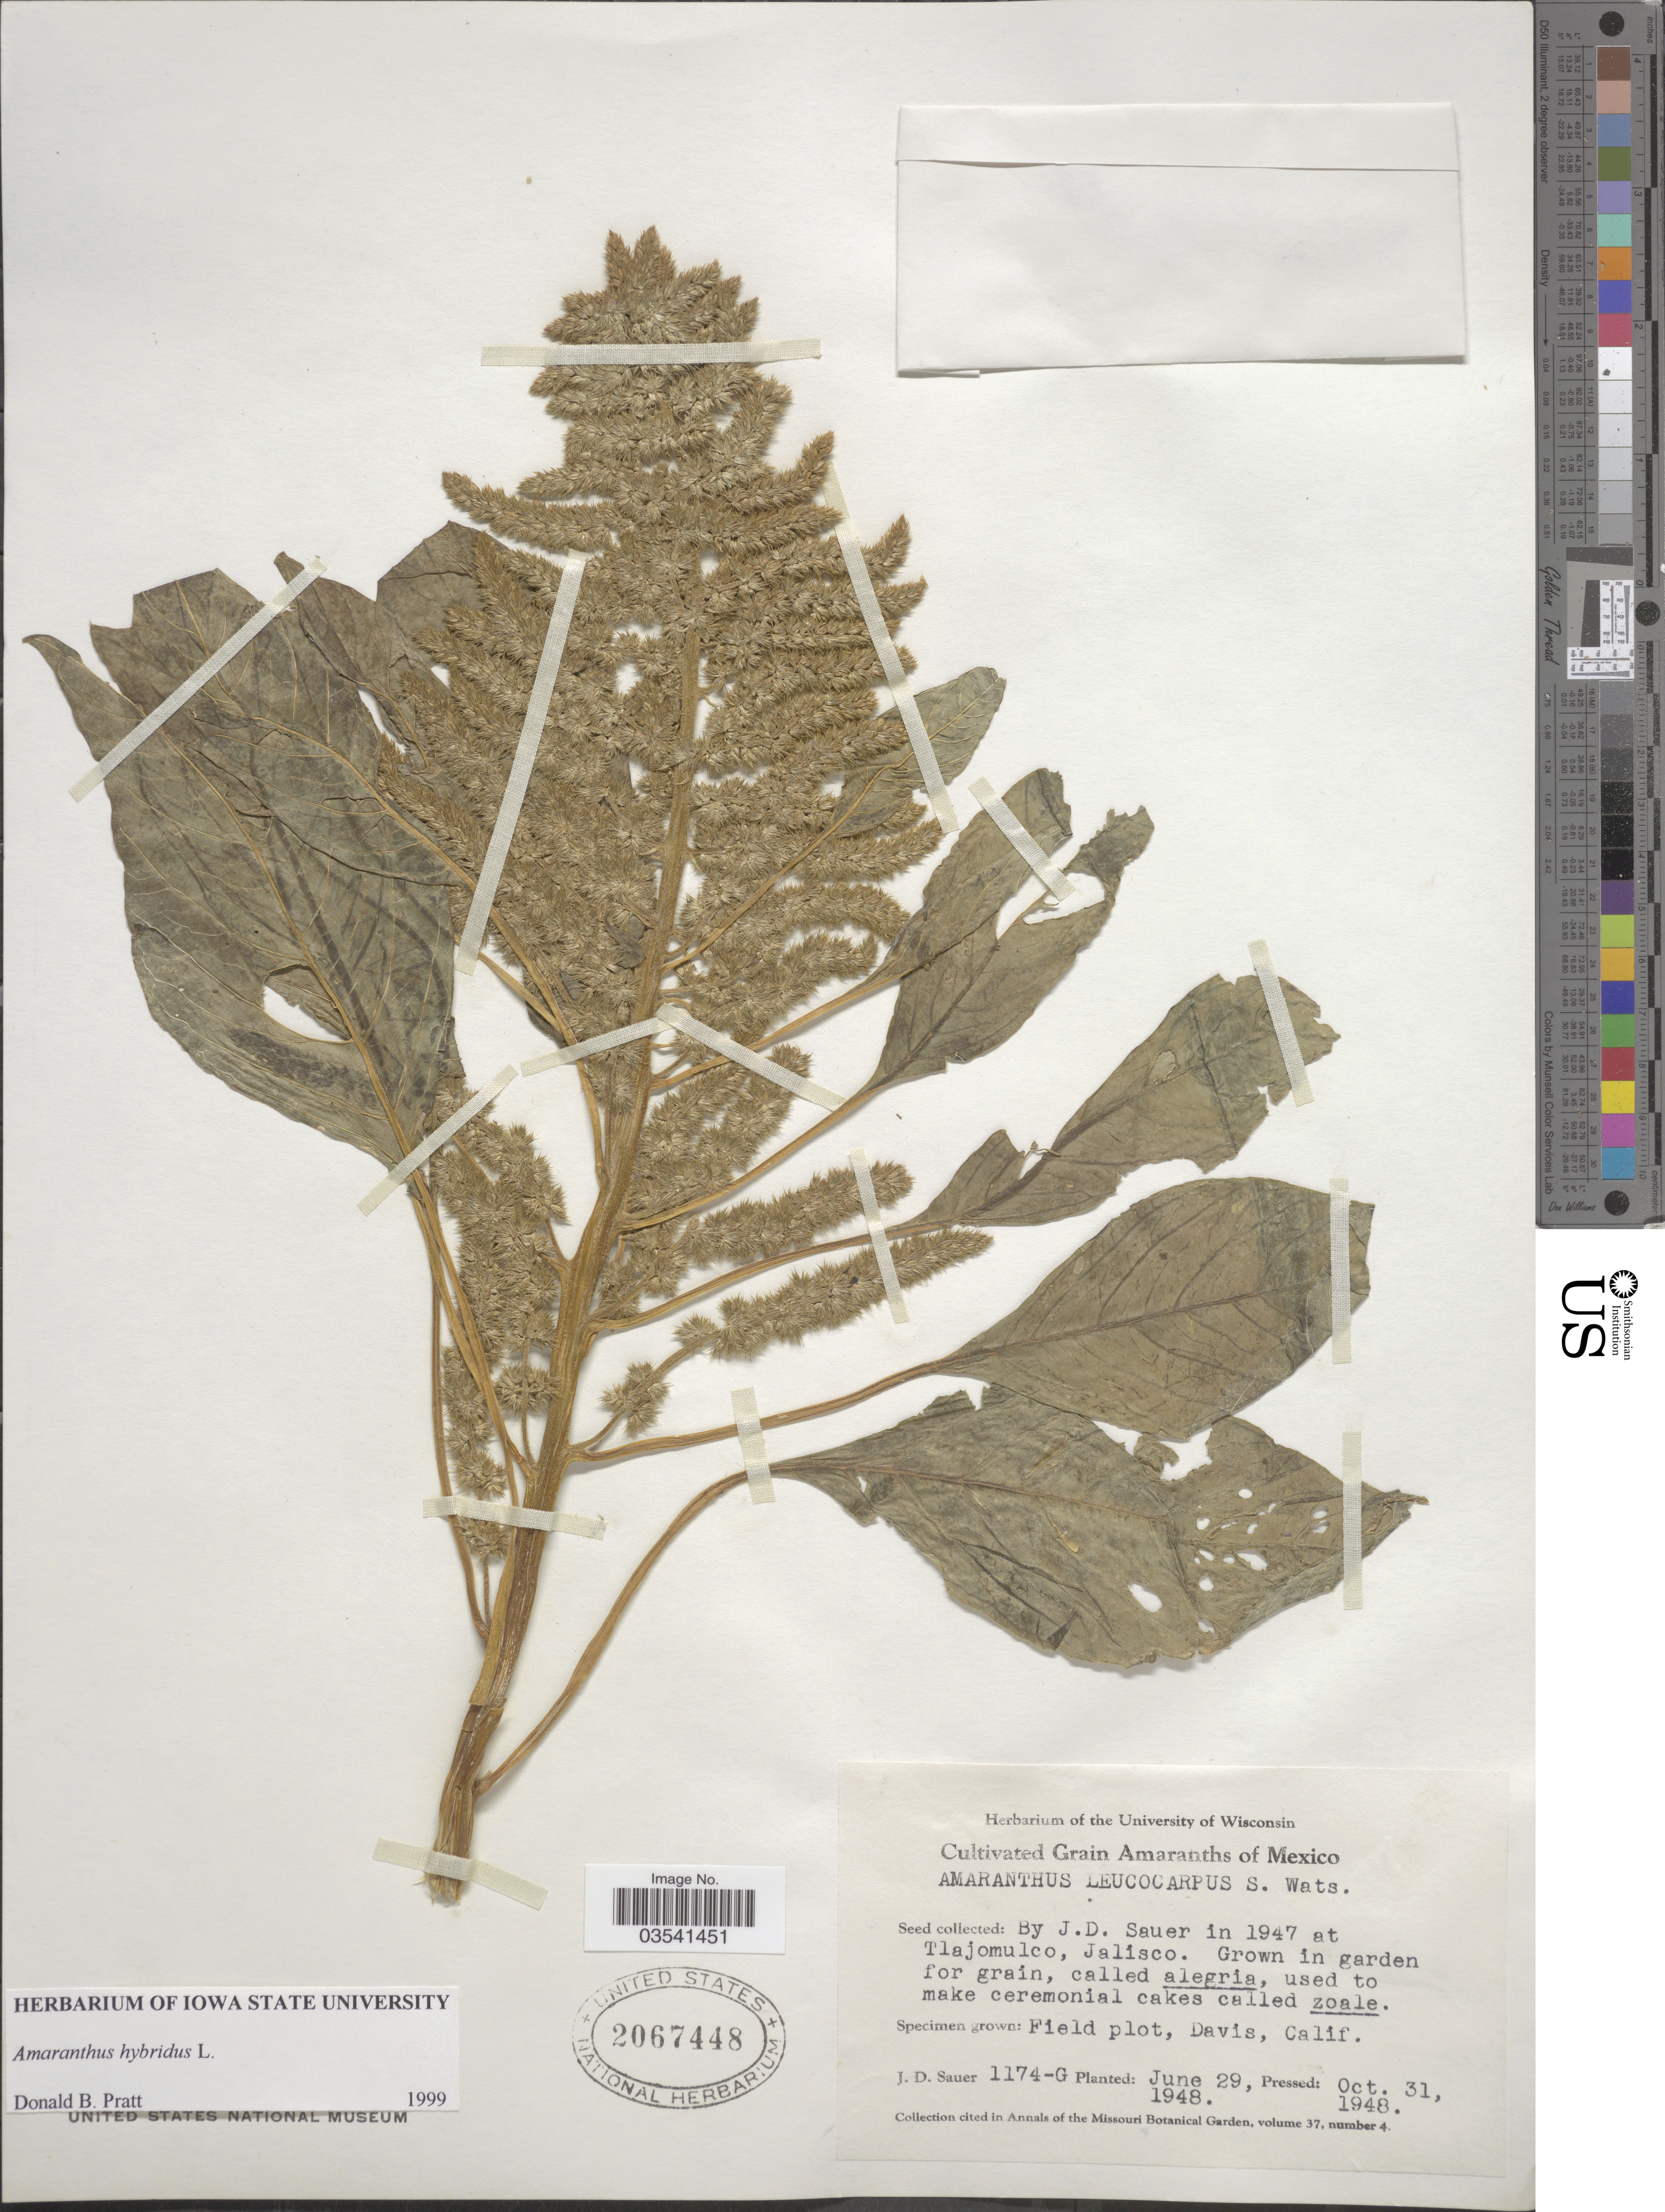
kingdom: Plantae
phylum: Tracheophyta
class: Magnoliopsida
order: Caryophyllales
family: Amaranthaceae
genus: Amaranthus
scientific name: Amaranthus hybridus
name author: L.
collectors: J. D. Sauer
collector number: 1174-G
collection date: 1948-06-29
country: United States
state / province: California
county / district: Yolo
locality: Field plot, Davis.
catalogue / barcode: US 2067448